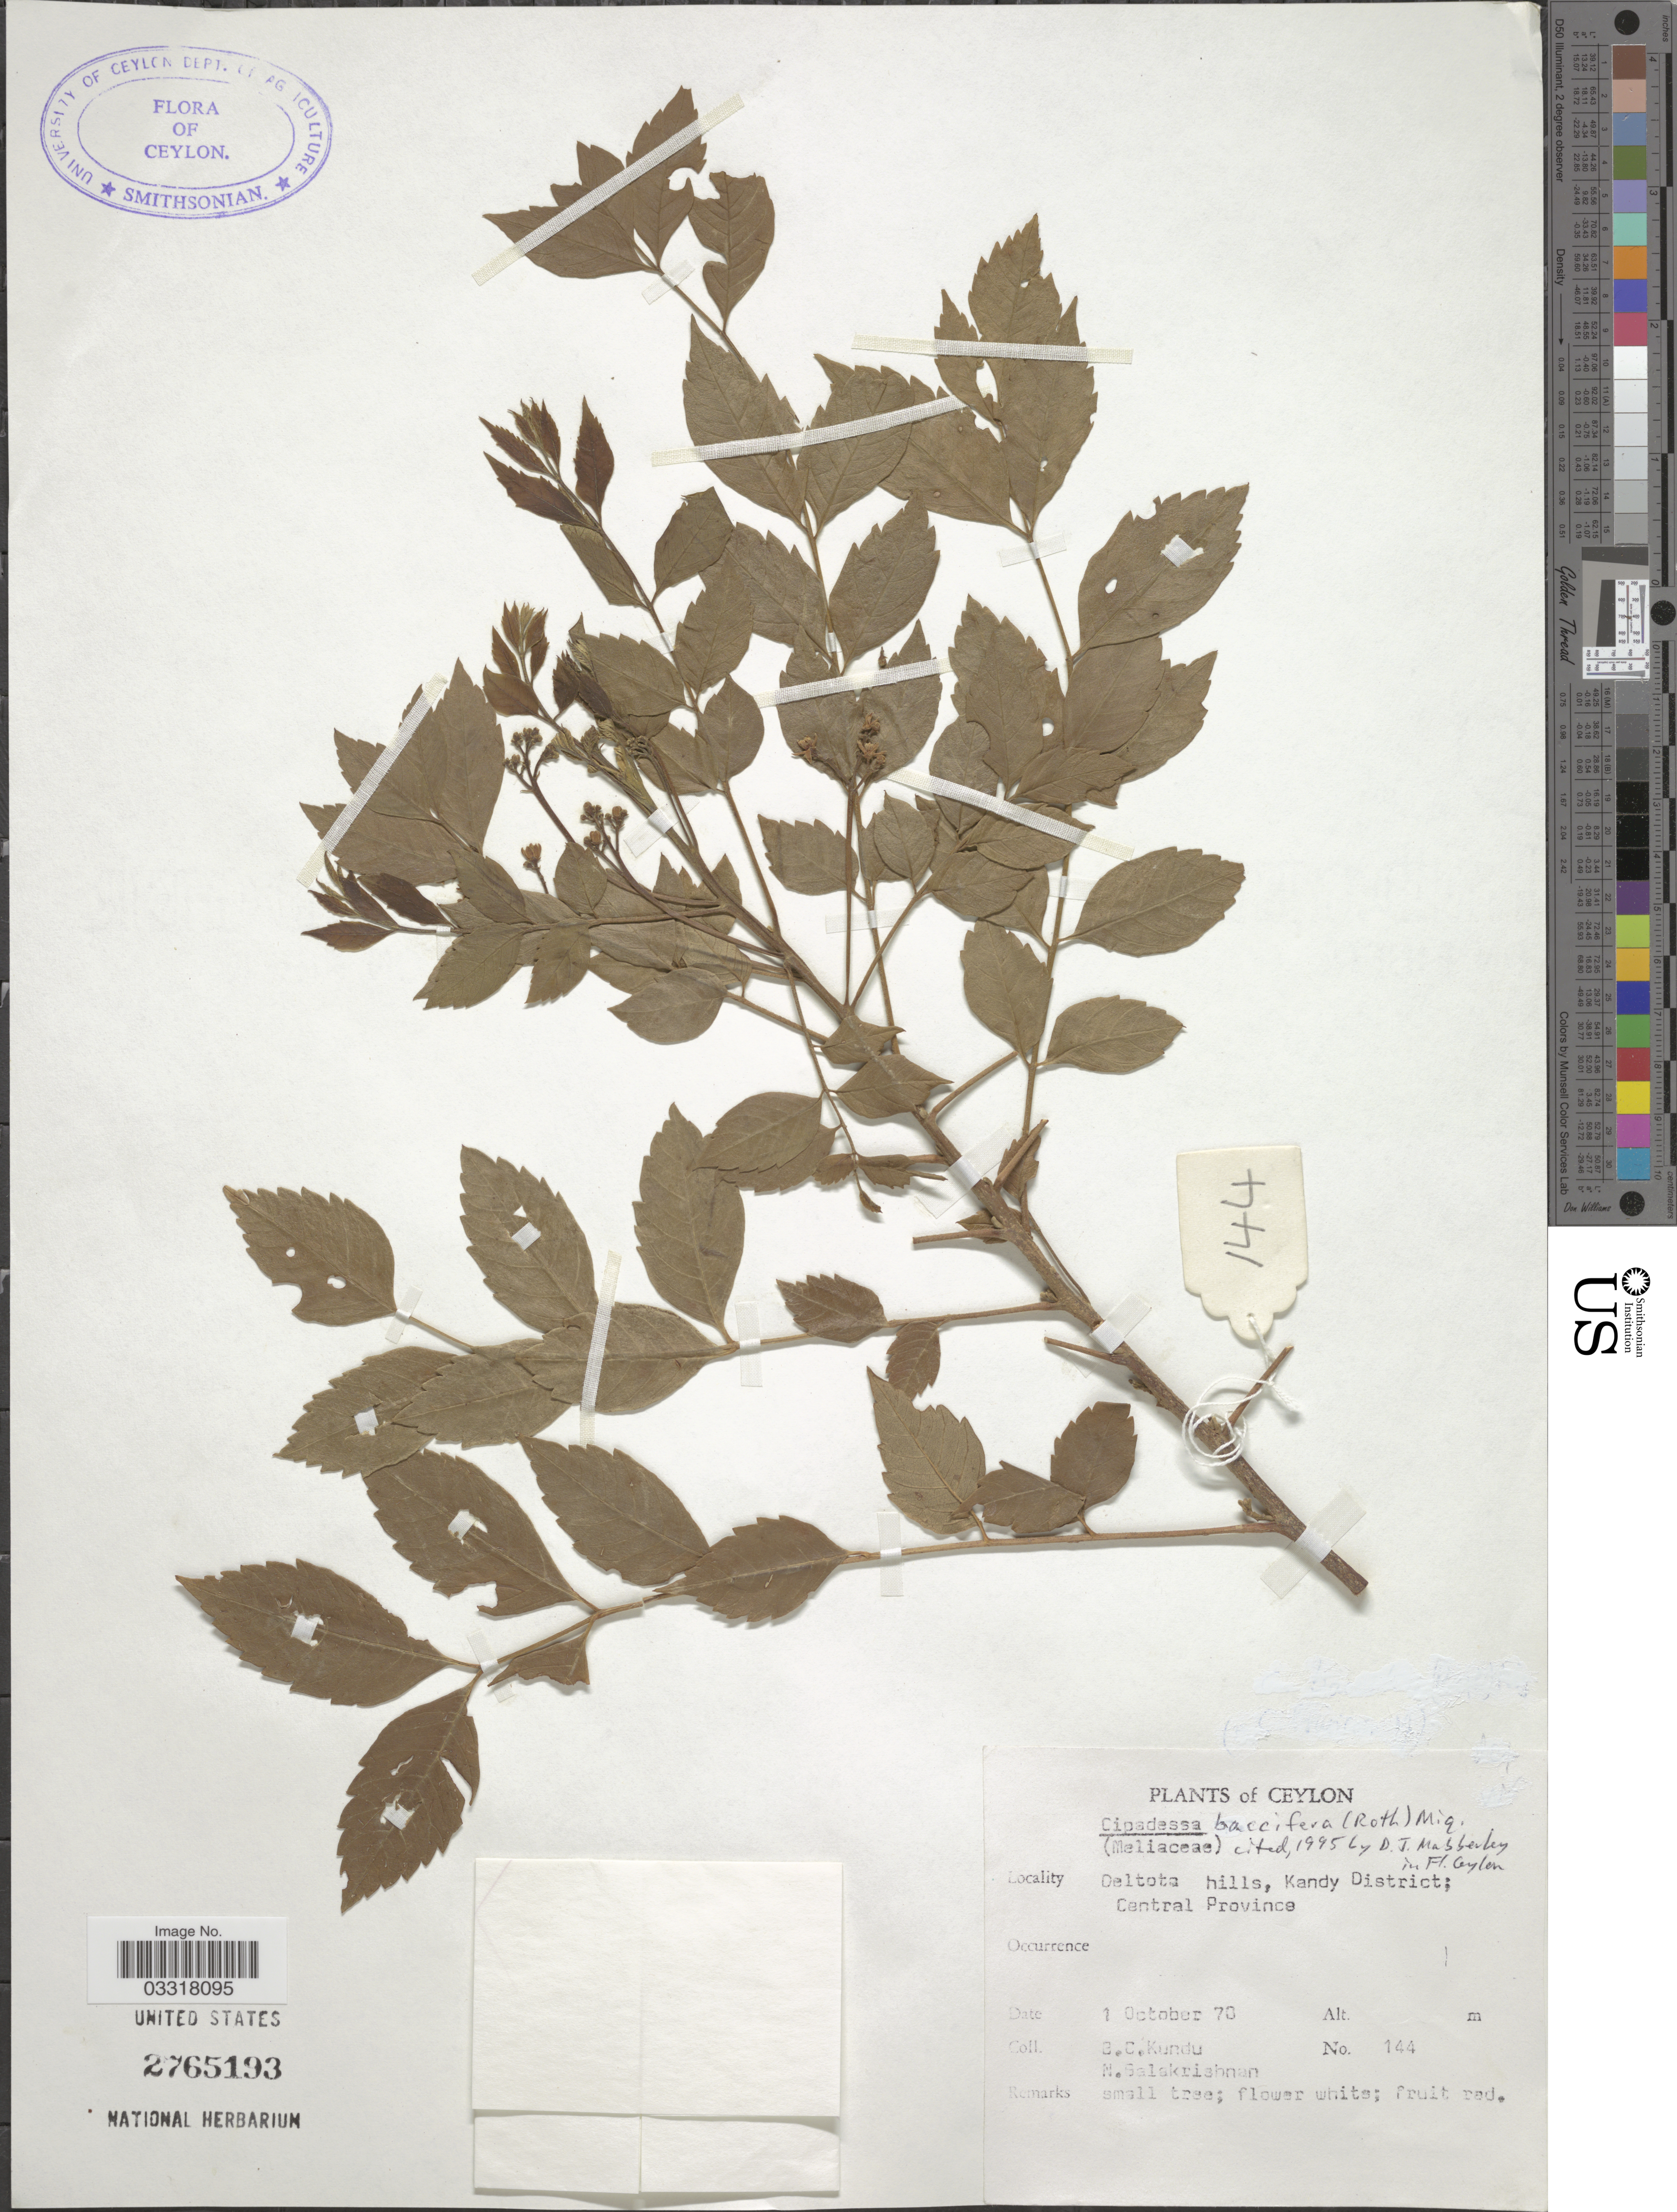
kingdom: Plantae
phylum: Tracheophyta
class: Magnoliopsida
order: Sapindales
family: Meliaceae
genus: Cipadessa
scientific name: Cipadessa baccifera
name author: Miq.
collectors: B. C. Kundu & N. Salakrishnan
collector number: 144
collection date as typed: Transcribed d/m/y: 1/10/76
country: Sri Lanka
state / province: Central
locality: Ceylon. Deltota hills, Kandy District.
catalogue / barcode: US 2765193